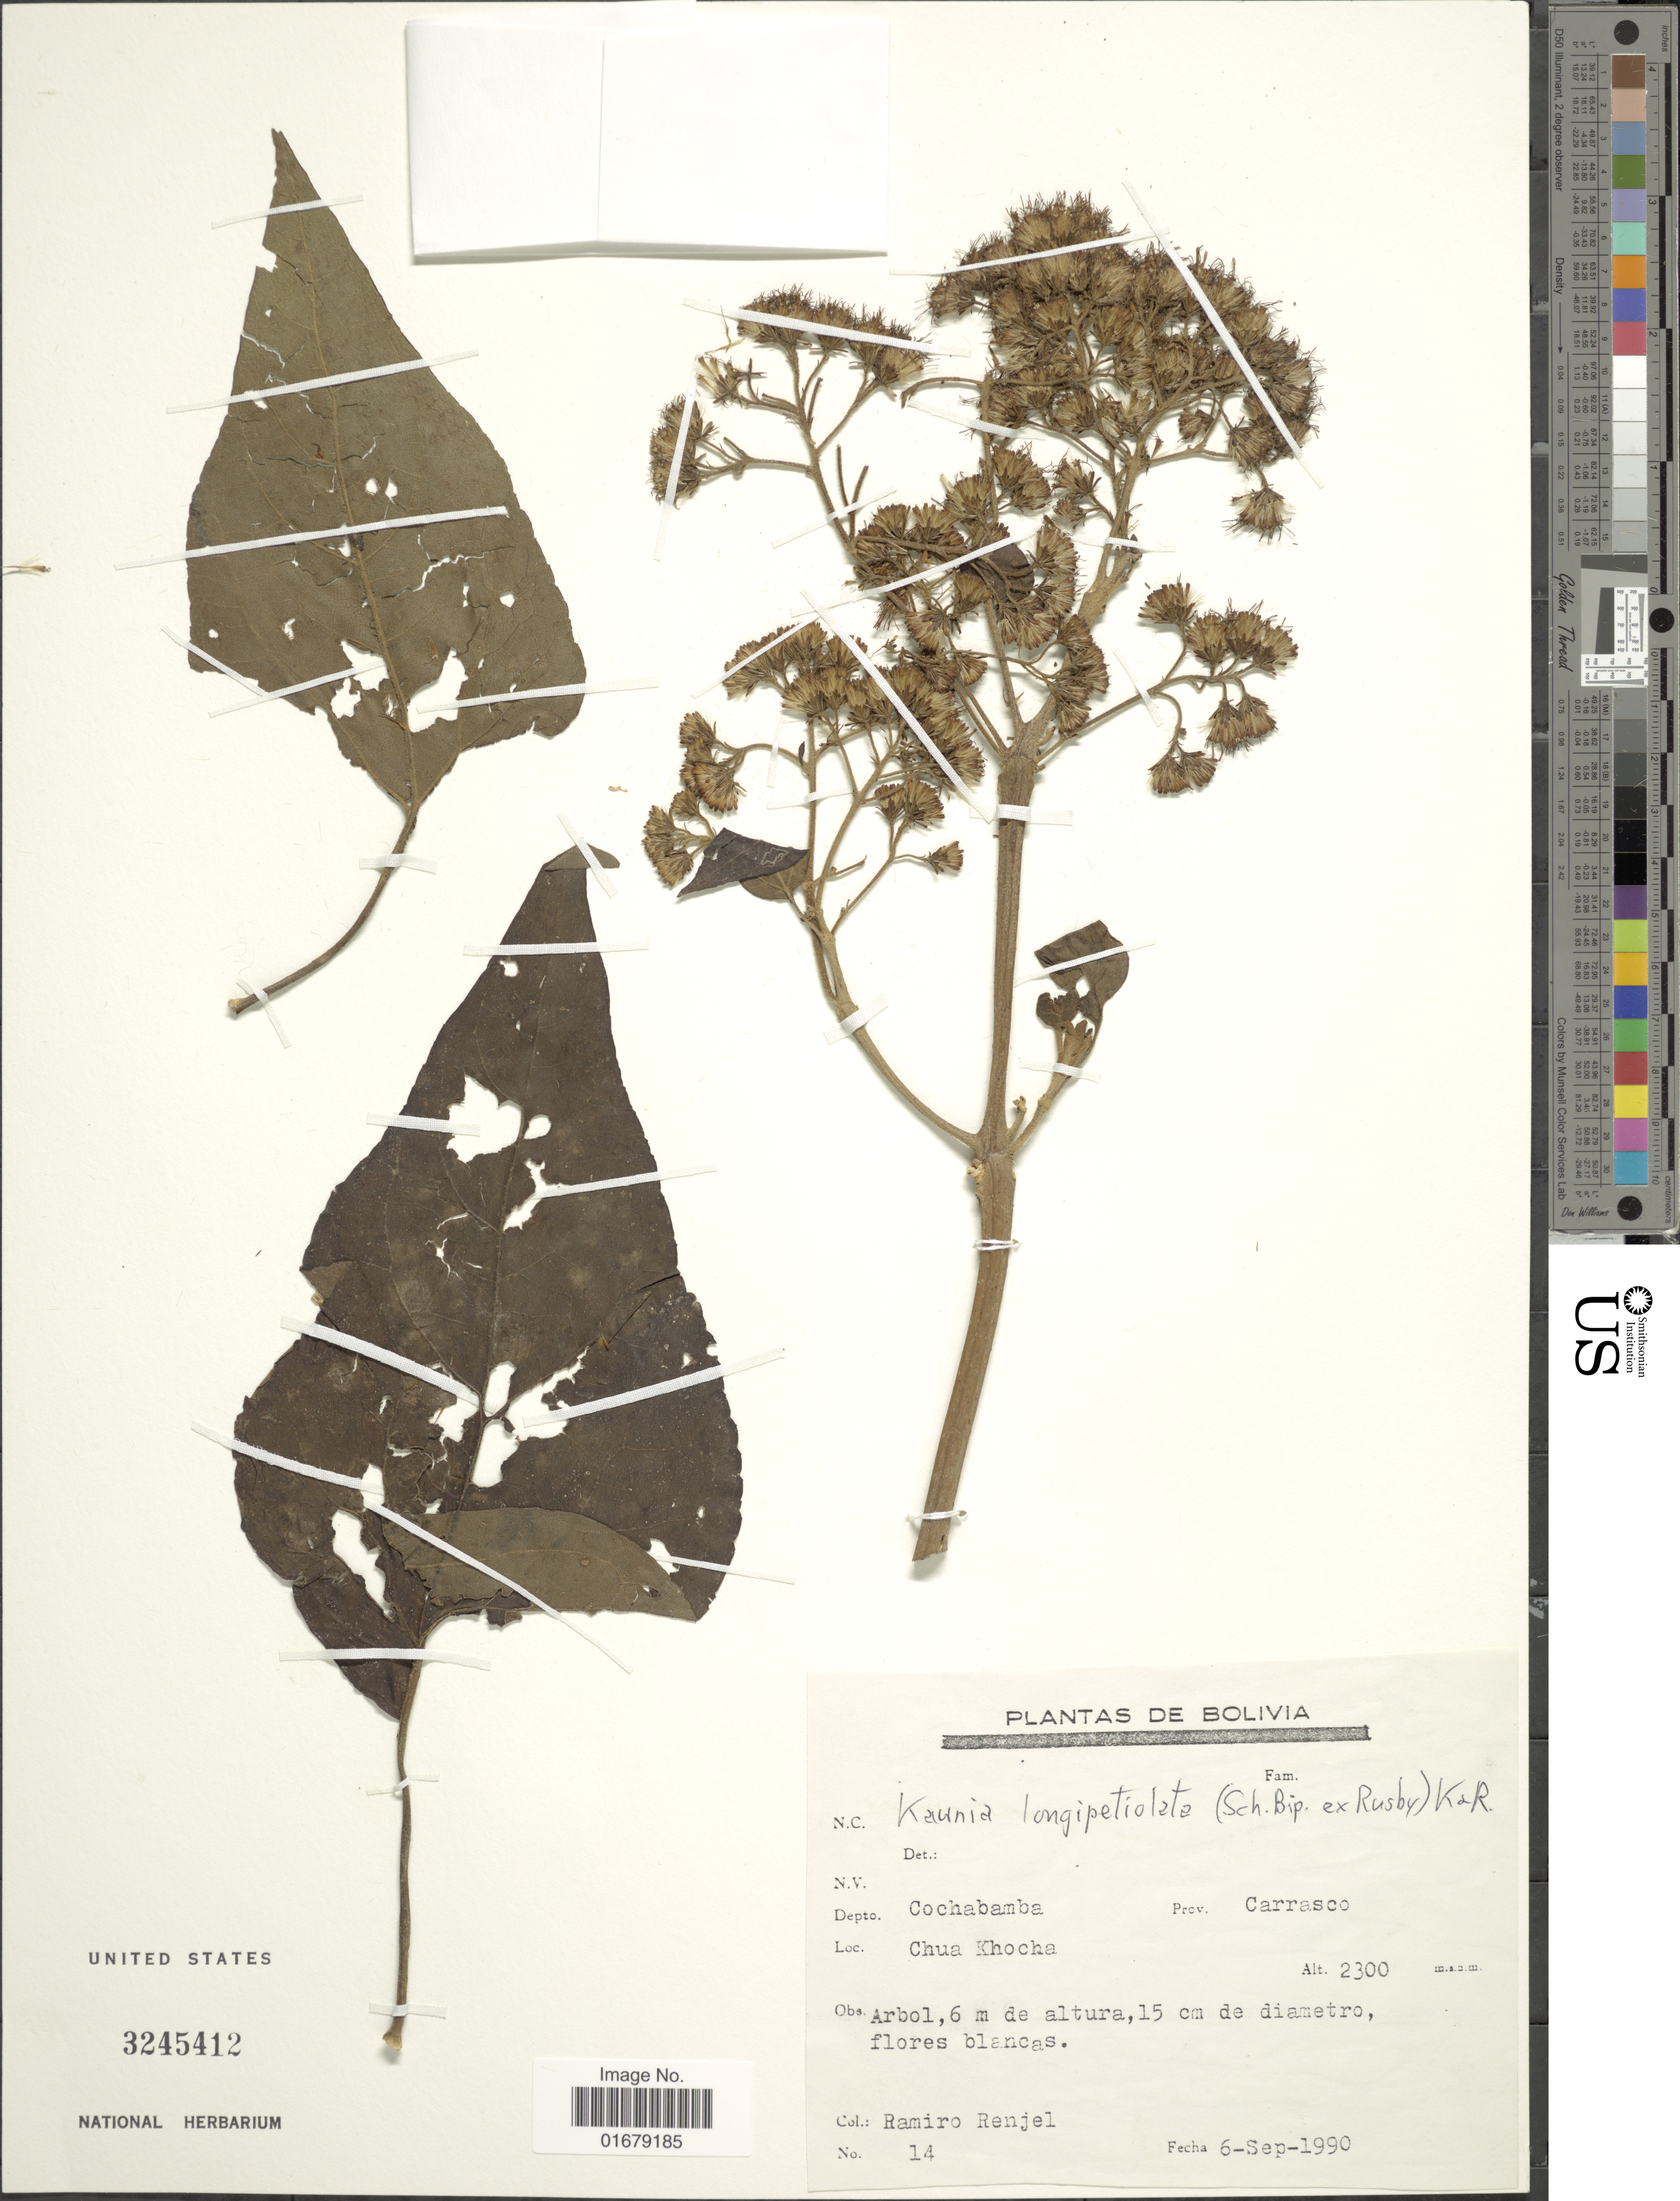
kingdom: Plantae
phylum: Tracheophyta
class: Magnoliopsida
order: Asterales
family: Asteraceae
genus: Kaunia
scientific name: Kaunia longipetiolata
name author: (Sch. Bip. ex Rusby) R.M. King & H. Rob.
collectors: R. Renjel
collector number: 14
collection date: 1990-09-06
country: Bolivia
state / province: Cochabamba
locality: Bolivia. Depto. Cochabamba. prov. Carrasco. Chua Khocha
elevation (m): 2300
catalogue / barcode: US 3245412